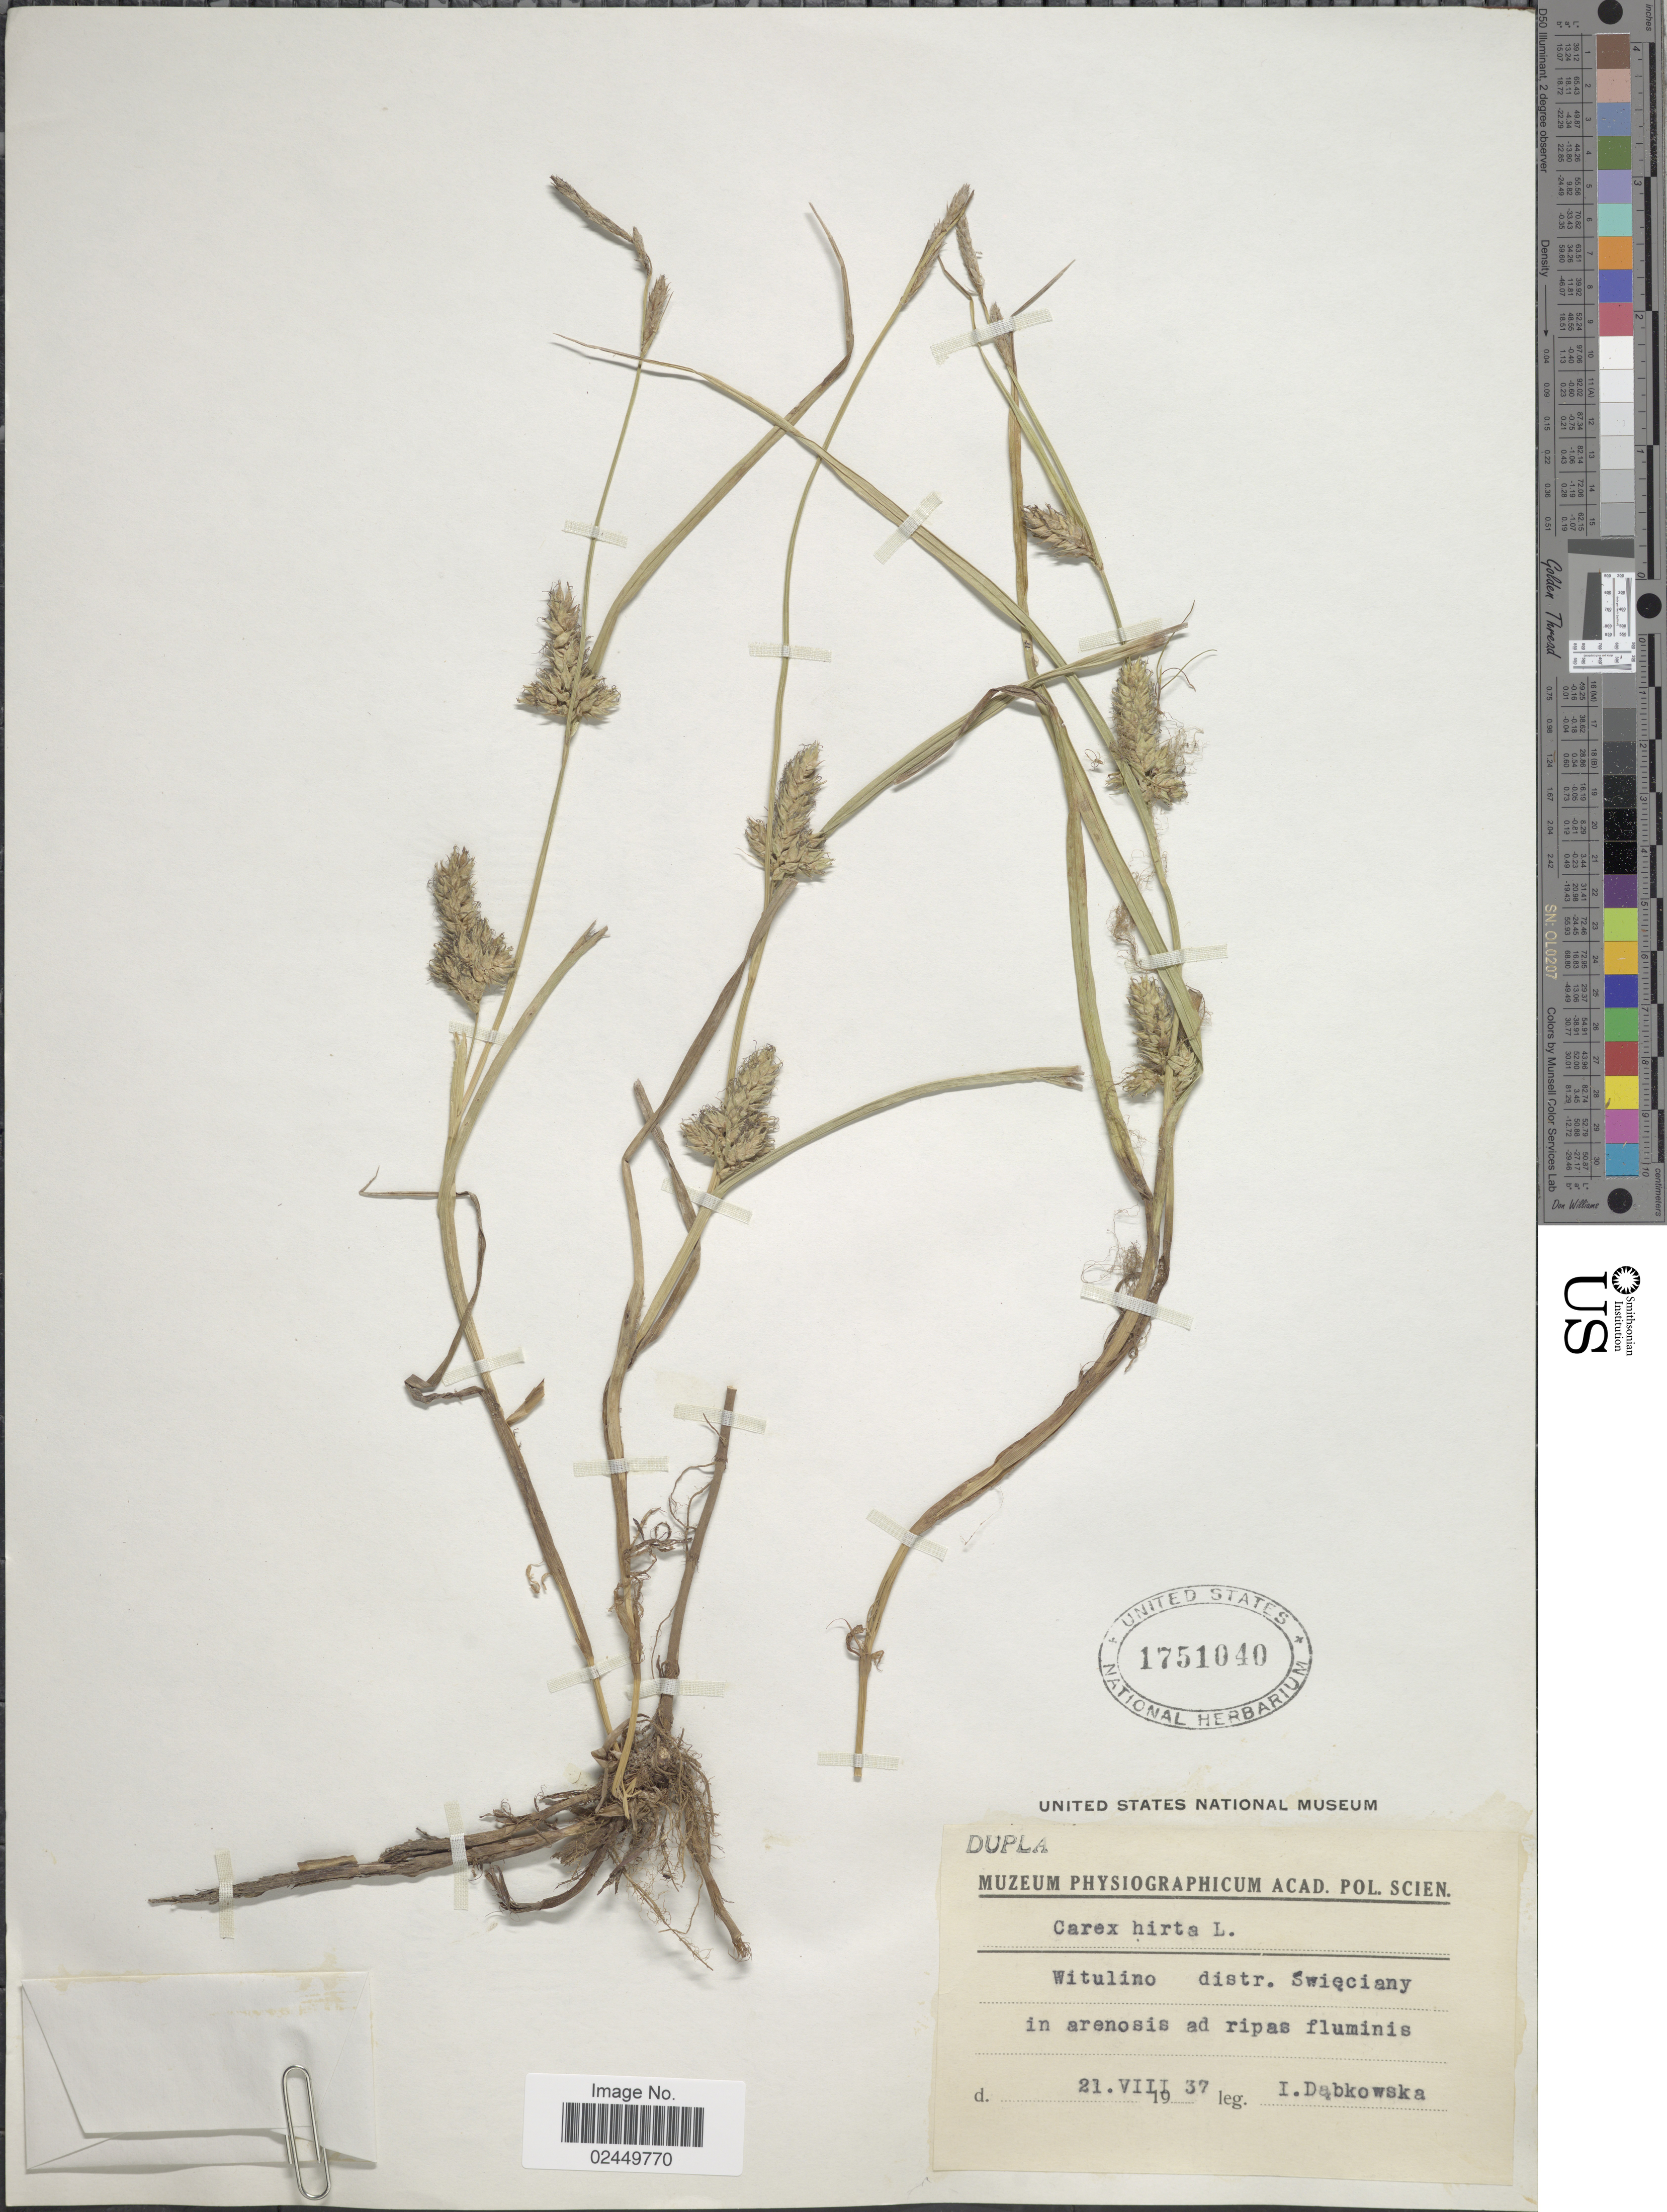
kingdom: Plantae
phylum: Tracheophyta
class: Liliopsida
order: Poales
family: Cyperaceae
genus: Carex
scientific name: Carex hirta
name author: L.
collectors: I. Dabkowska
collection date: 1937-08-21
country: Lithuania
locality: Witulino distr. Swieciany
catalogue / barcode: US 1751040